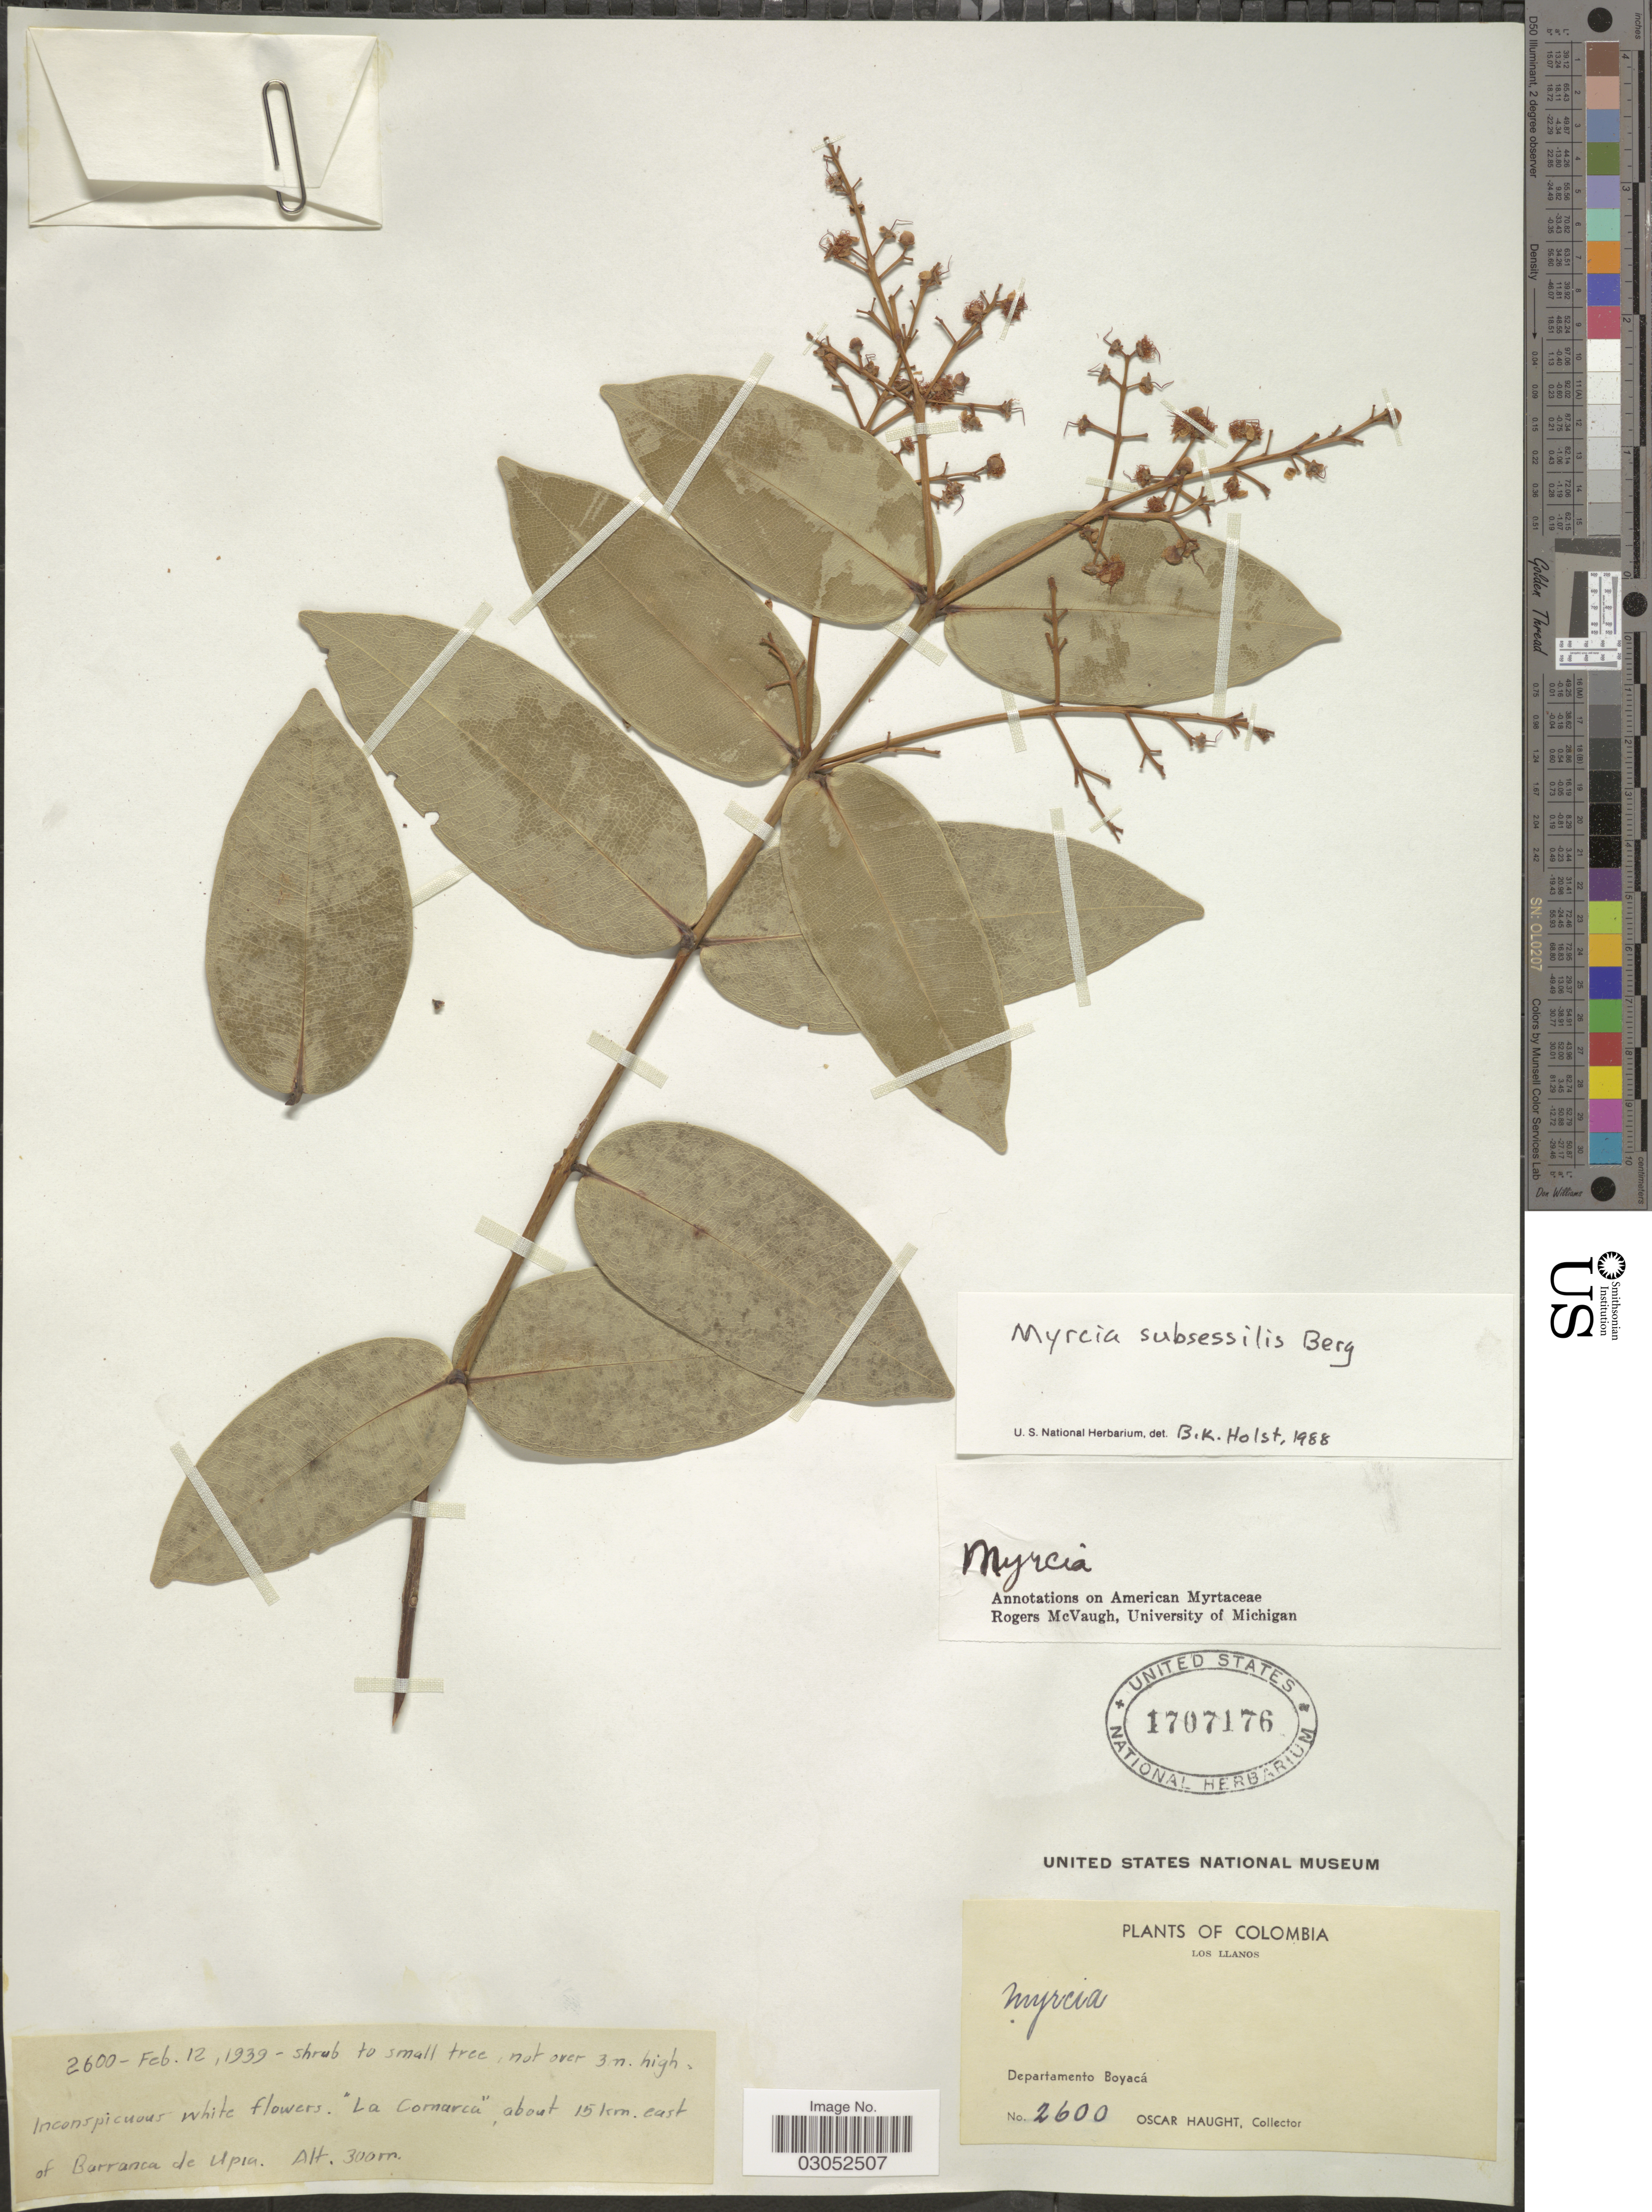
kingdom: Plantae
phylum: Tracheophyta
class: Magnoliopsida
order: Myrtales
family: Myrtaceae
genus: Myrcia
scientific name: Myrcia subsessilis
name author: O. Berg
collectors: O. L. Haught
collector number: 2600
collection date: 1939-02-12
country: Colombia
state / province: Boyacá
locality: Los Llanos. Departamento Boyacá. "La Cornarca", about 15 km. east of Barranca de Upia.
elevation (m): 300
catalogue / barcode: US 1707176